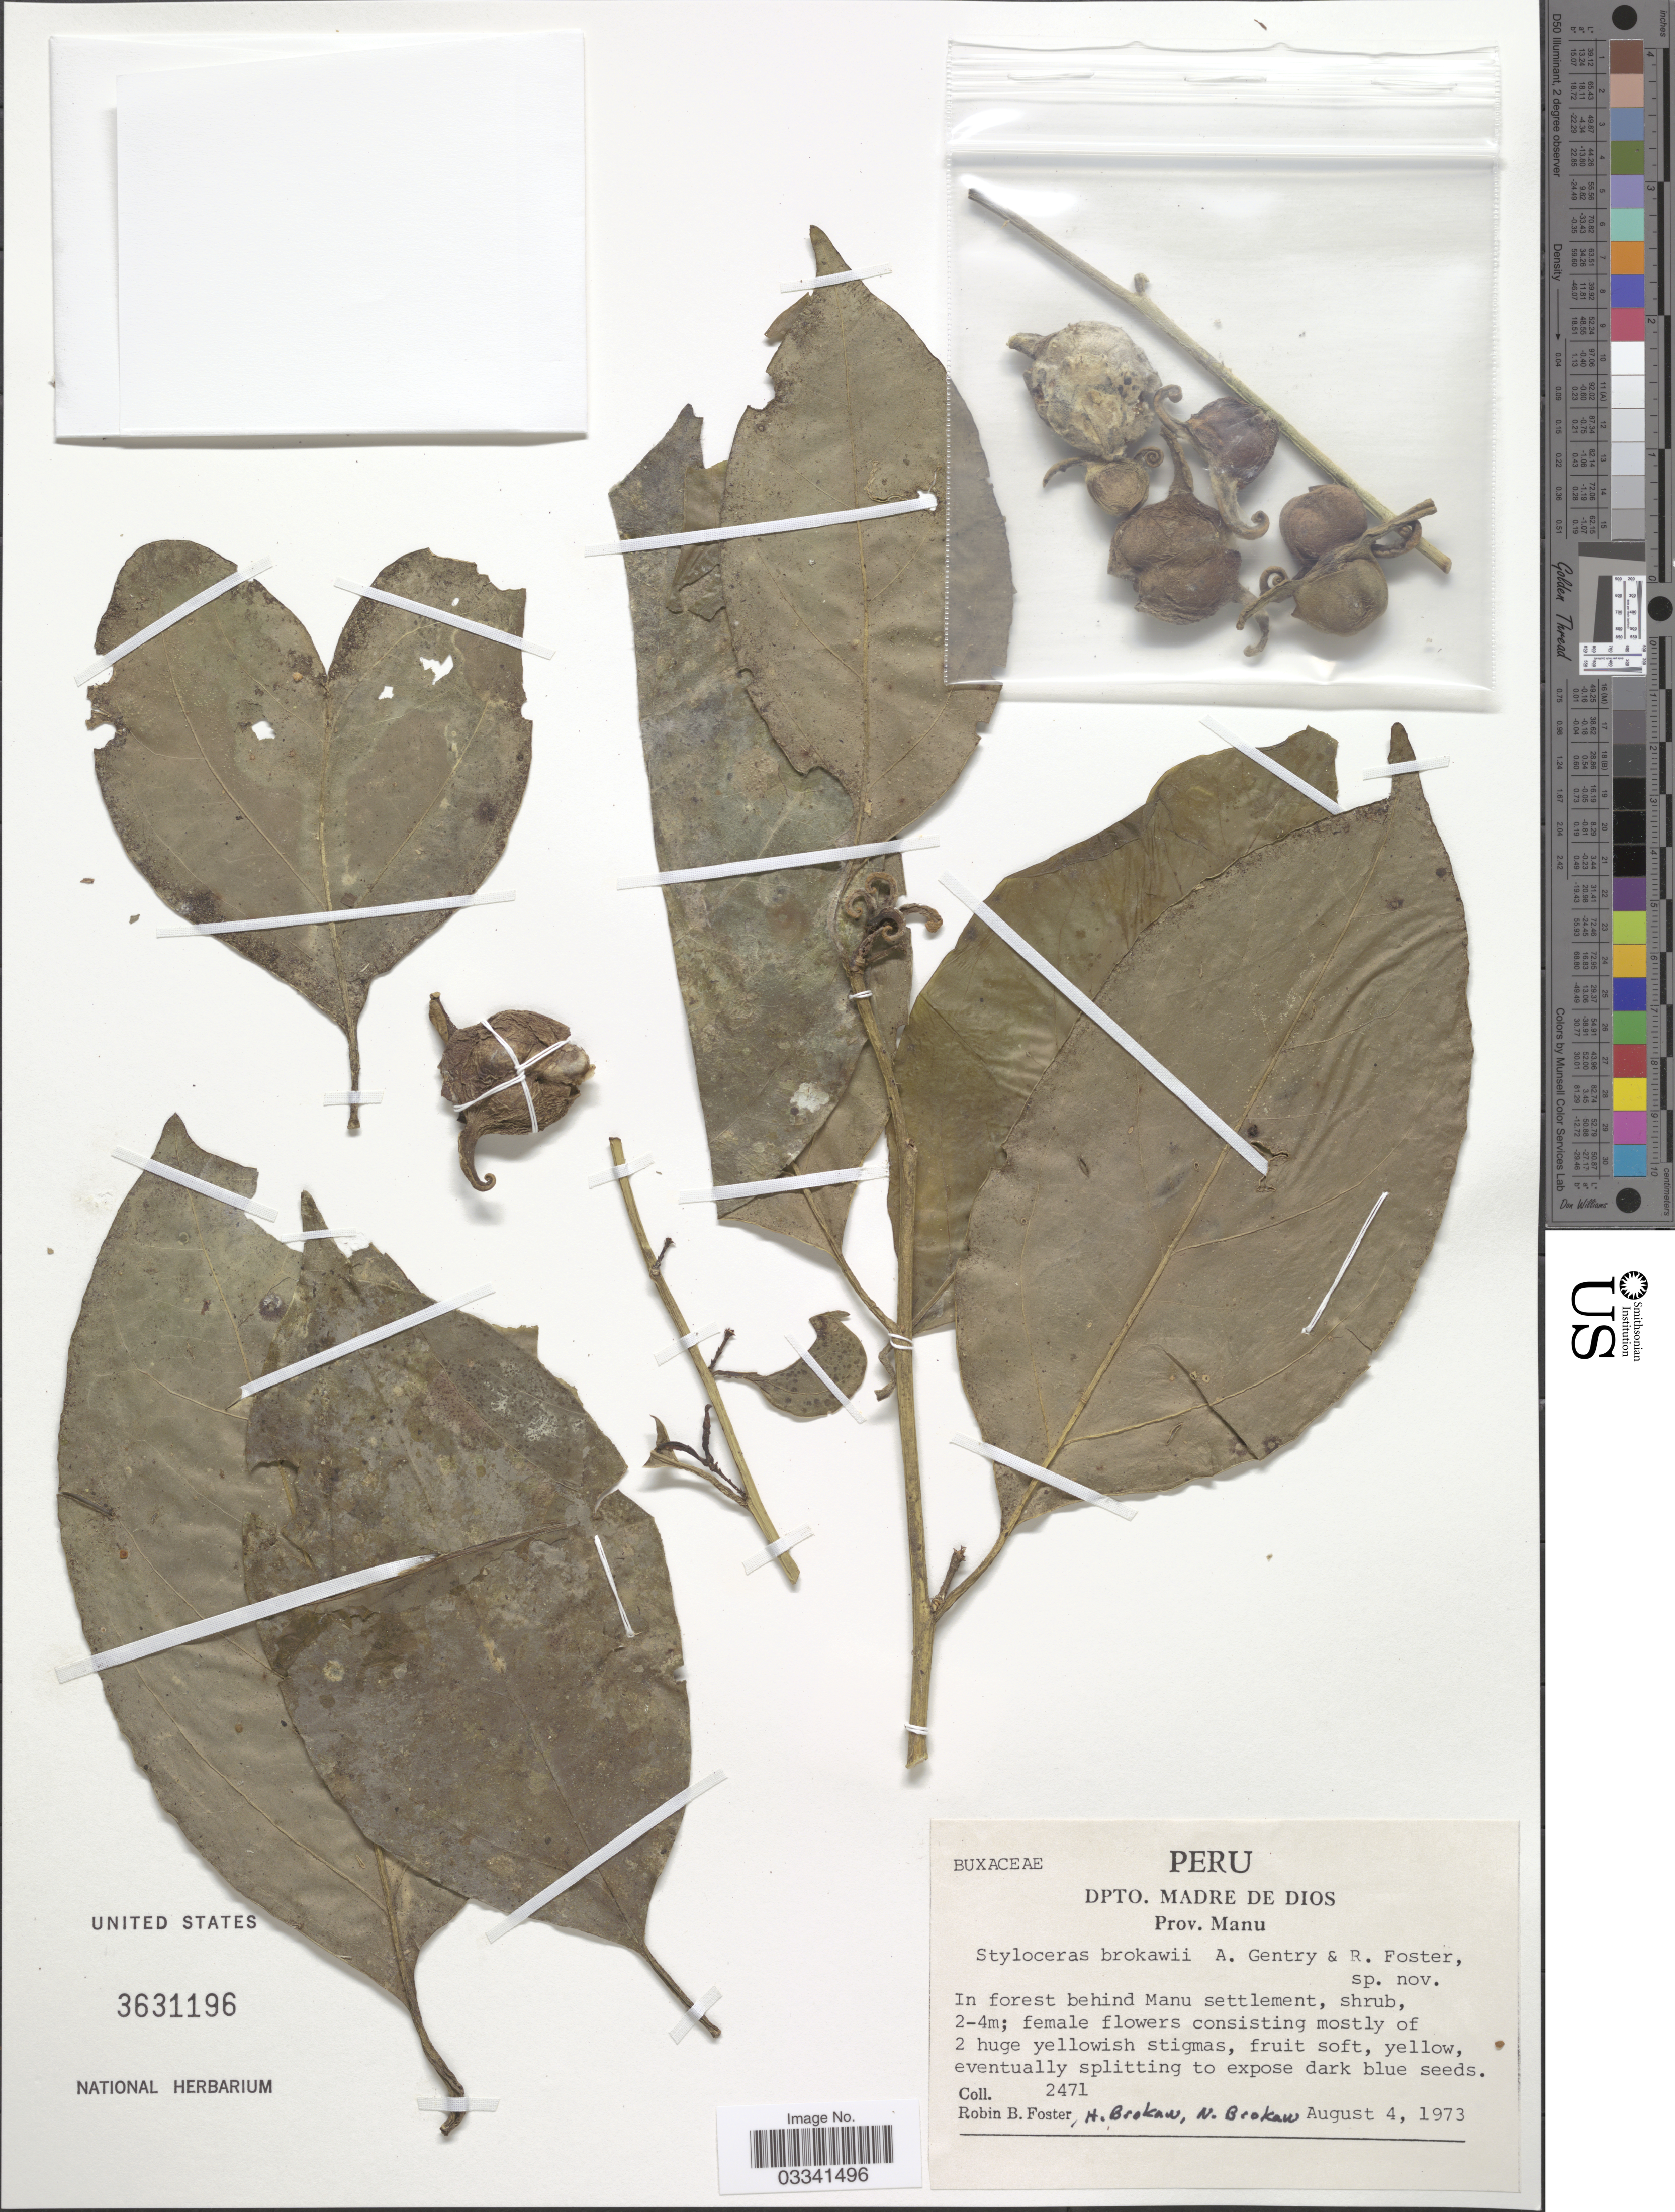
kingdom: Plantae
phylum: Tracheophyta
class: Magnoliopsida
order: Buxales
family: Buxaceae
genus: Styloceras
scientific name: Styloceras brokawii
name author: A.H. Gentry & R. B. Foster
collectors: R. B. Foster, H. Brokaw & N. Brokaw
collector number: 2471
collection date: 1973-08-04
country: Peru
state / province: Madre de Dios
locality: Dpto. Madre de Dios. Prov. Manu. In forest behind Manu settlement.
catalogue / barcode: US 3631196